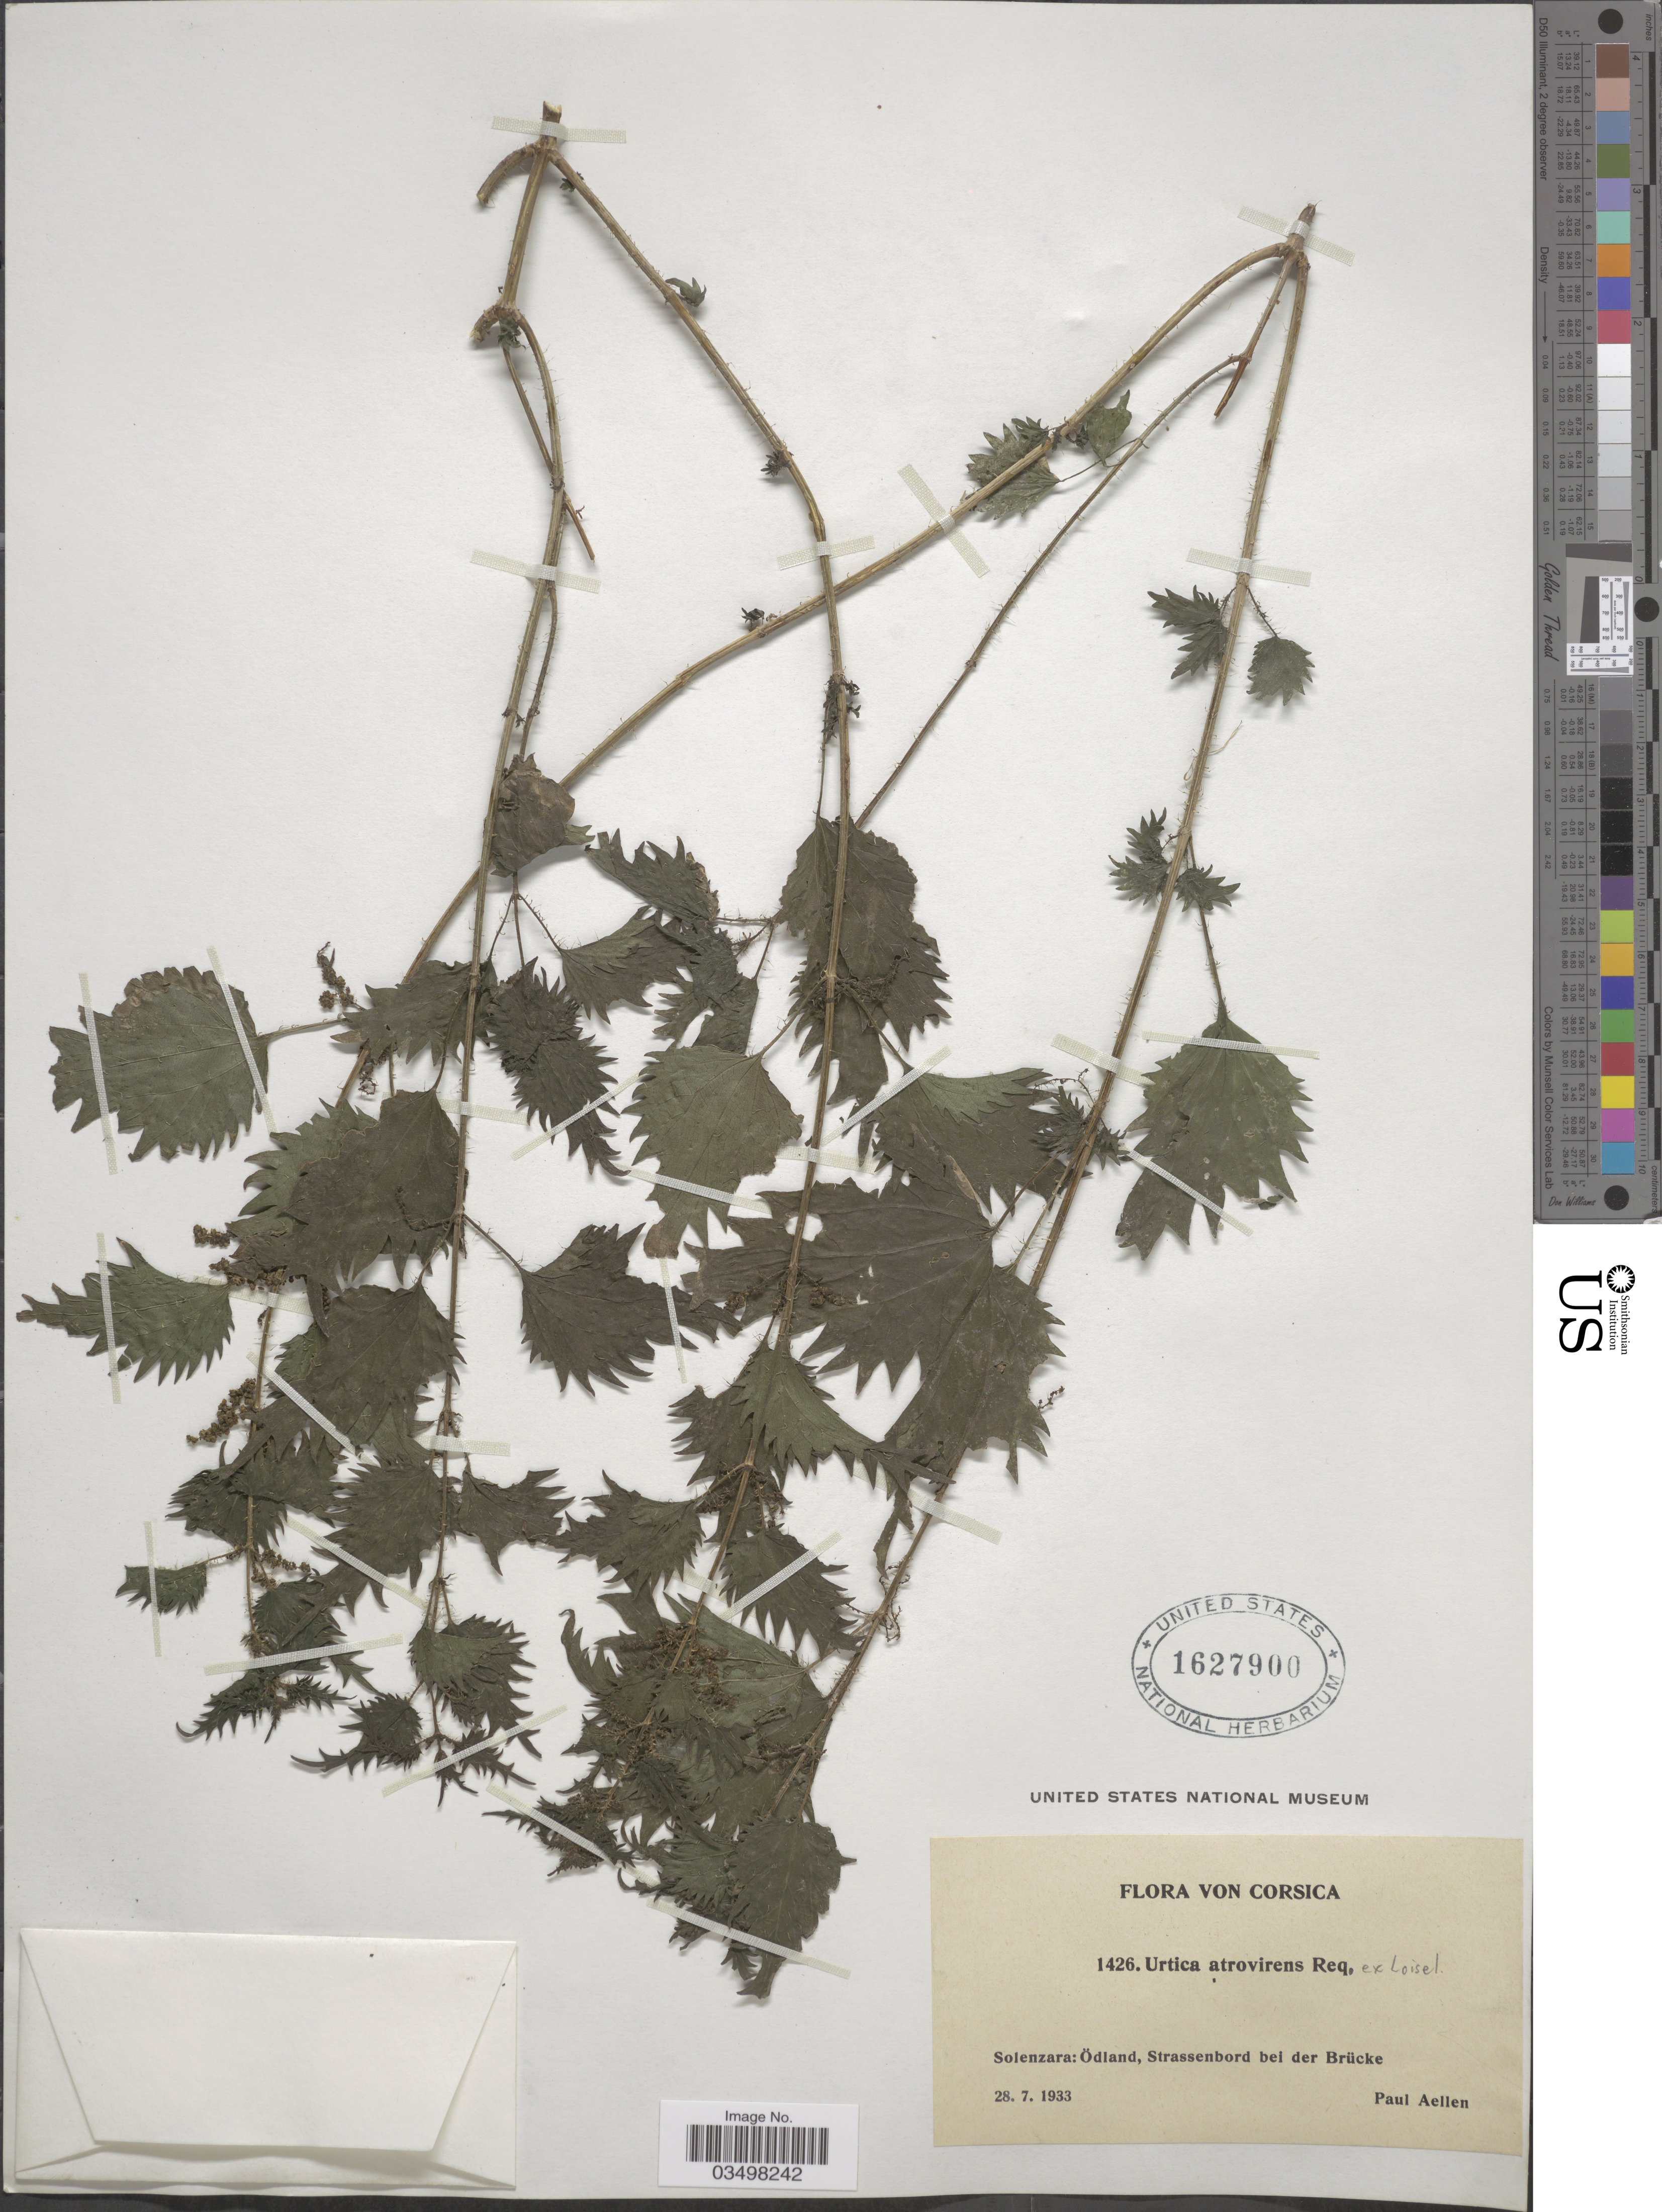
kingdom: Plantae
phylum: Tracheophyta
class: Magnoliopsida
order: Rosales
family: Urticaceae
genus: Urtica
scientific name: Urtica atrovirens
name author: Req. ex Loisel.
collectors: P. Aellen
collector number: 1426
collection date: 1933-07-28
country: France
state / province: Corsica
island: Corse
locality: Solenzara: Ödland, Strassenbord bei der Brücke.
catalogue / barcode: US 1627900